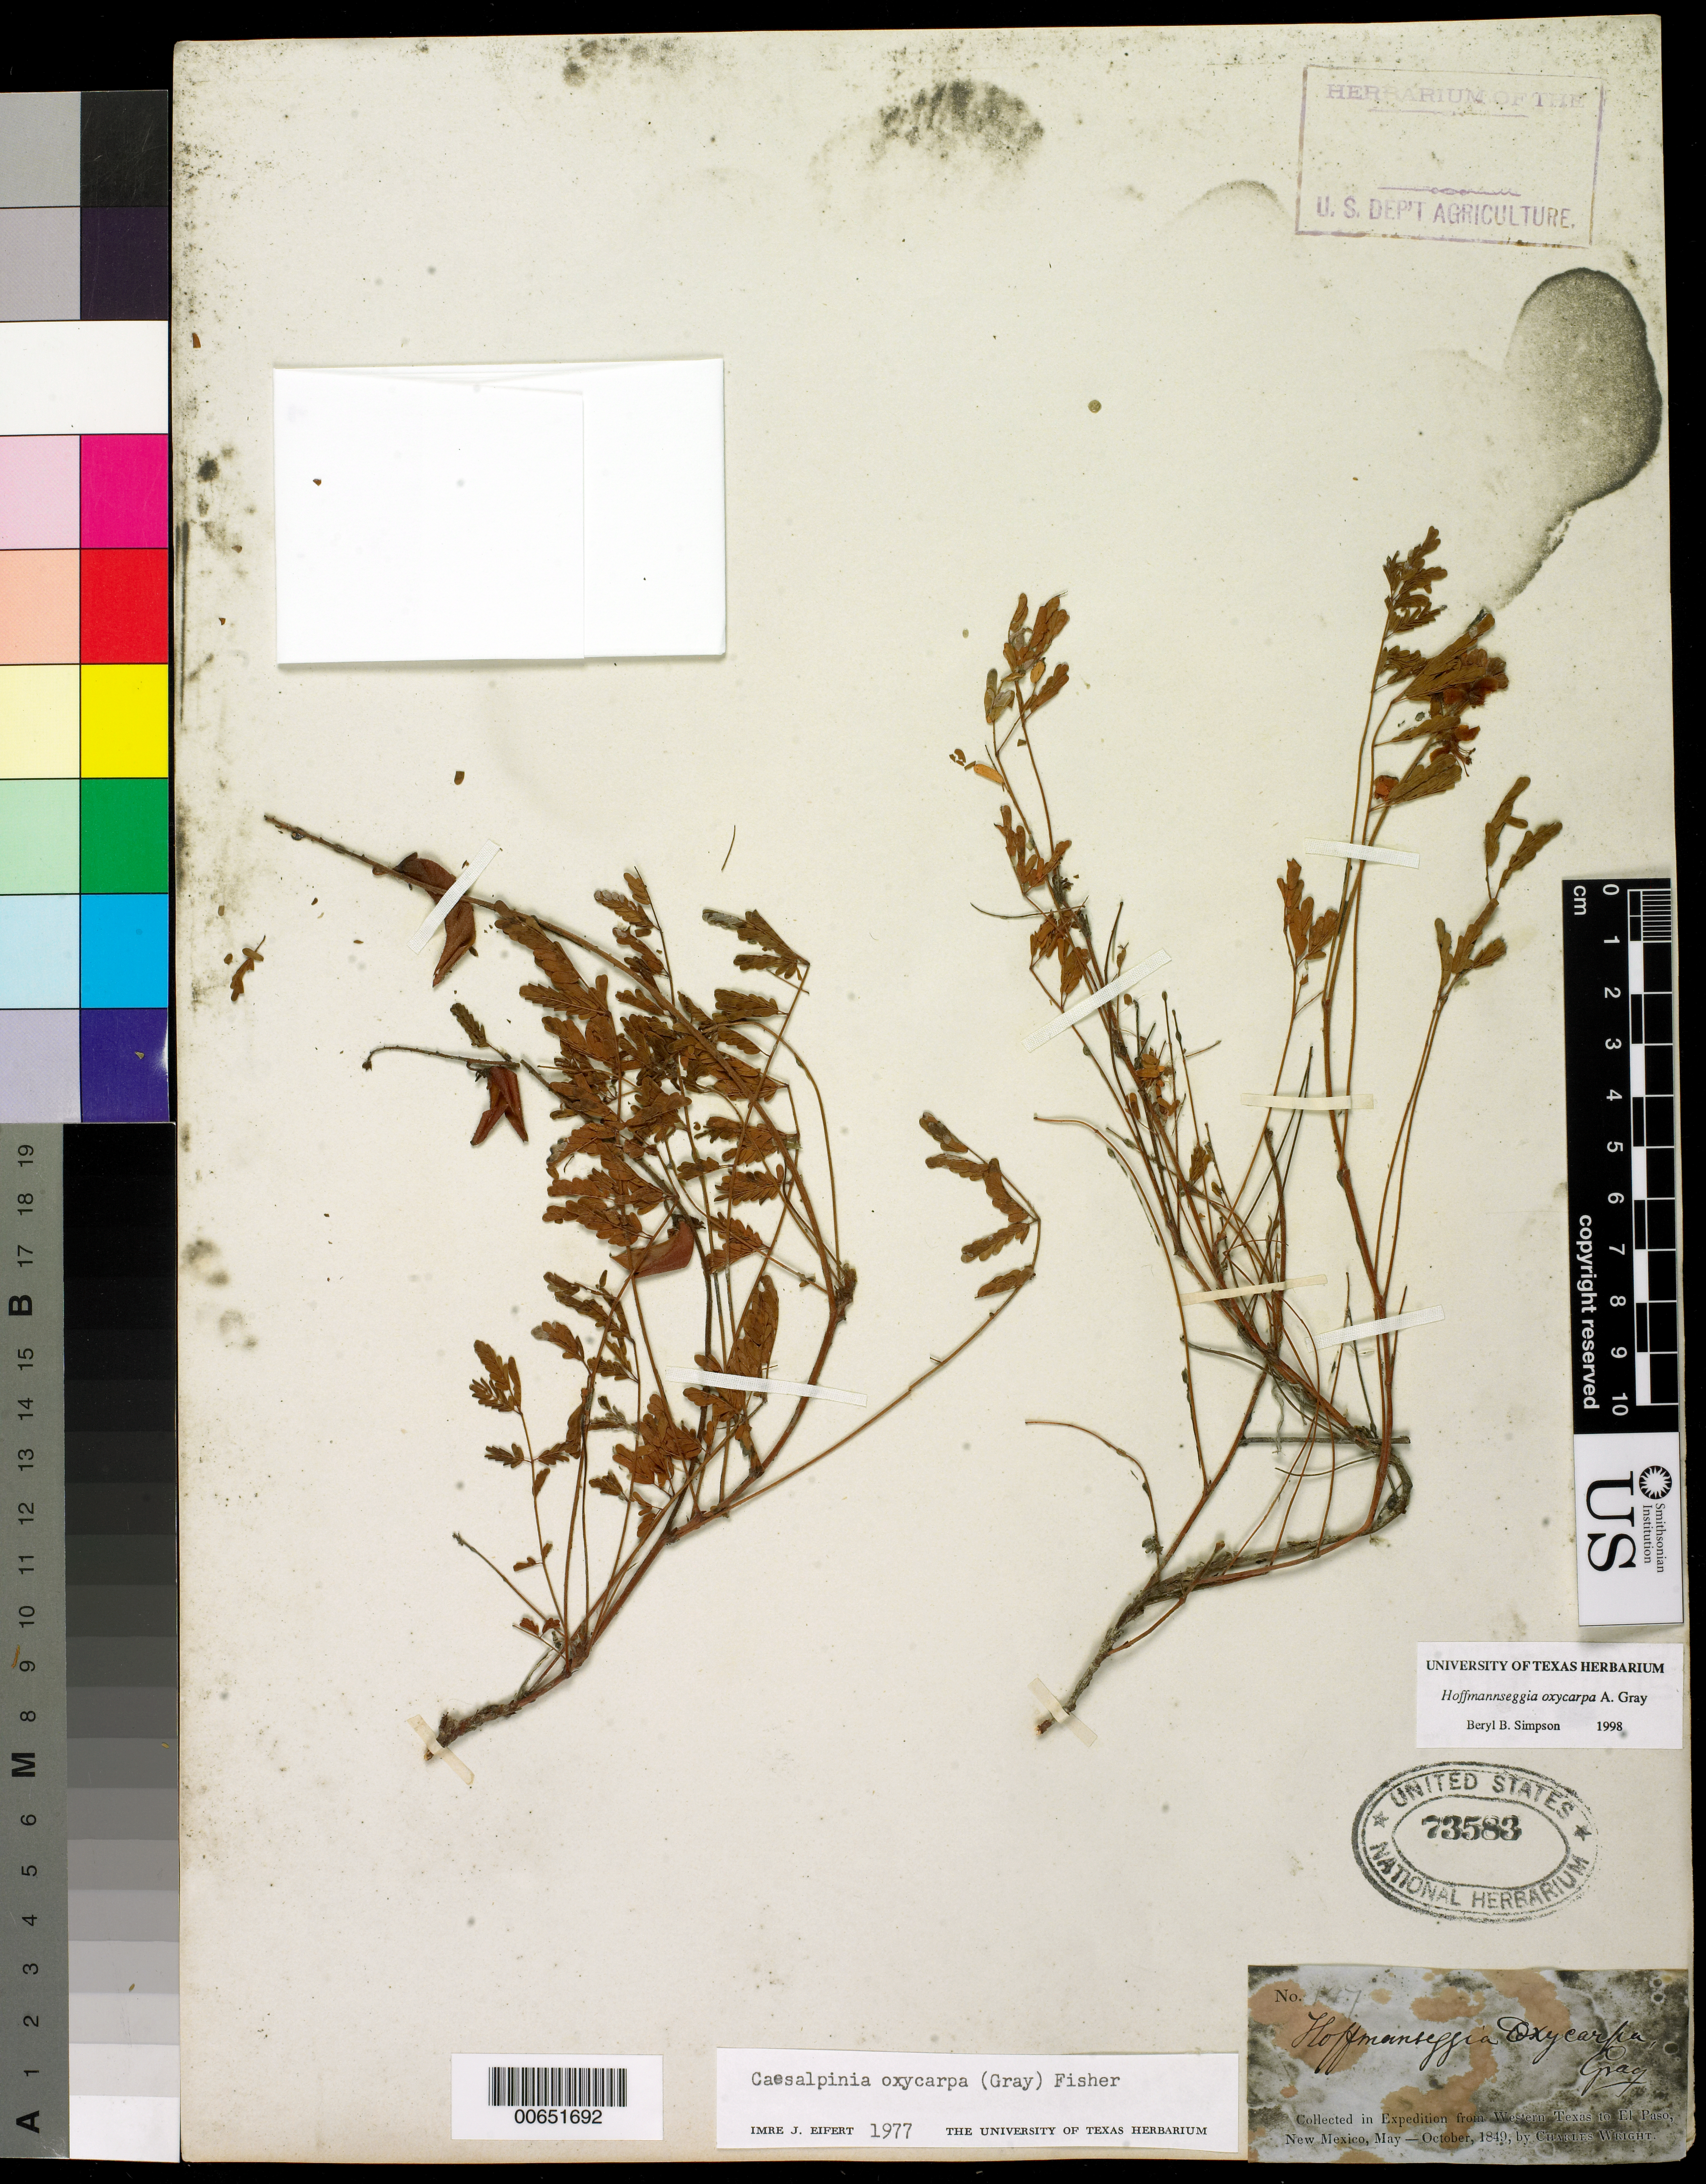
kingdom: Plantae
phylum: Tracheophyta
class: Magnoliopsida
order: Fabales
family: Fabaceae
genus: Hoffmannseggia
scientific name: Hoffmannseggia oxycarpa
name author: Benth.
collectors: C. Wright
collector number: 147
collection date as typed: May 1849 to -- Oct 1849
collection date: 1849-05/1849-10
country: United States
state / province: New Mexico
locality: West Texas to El Paso and New Mexico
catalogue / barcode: US 73583